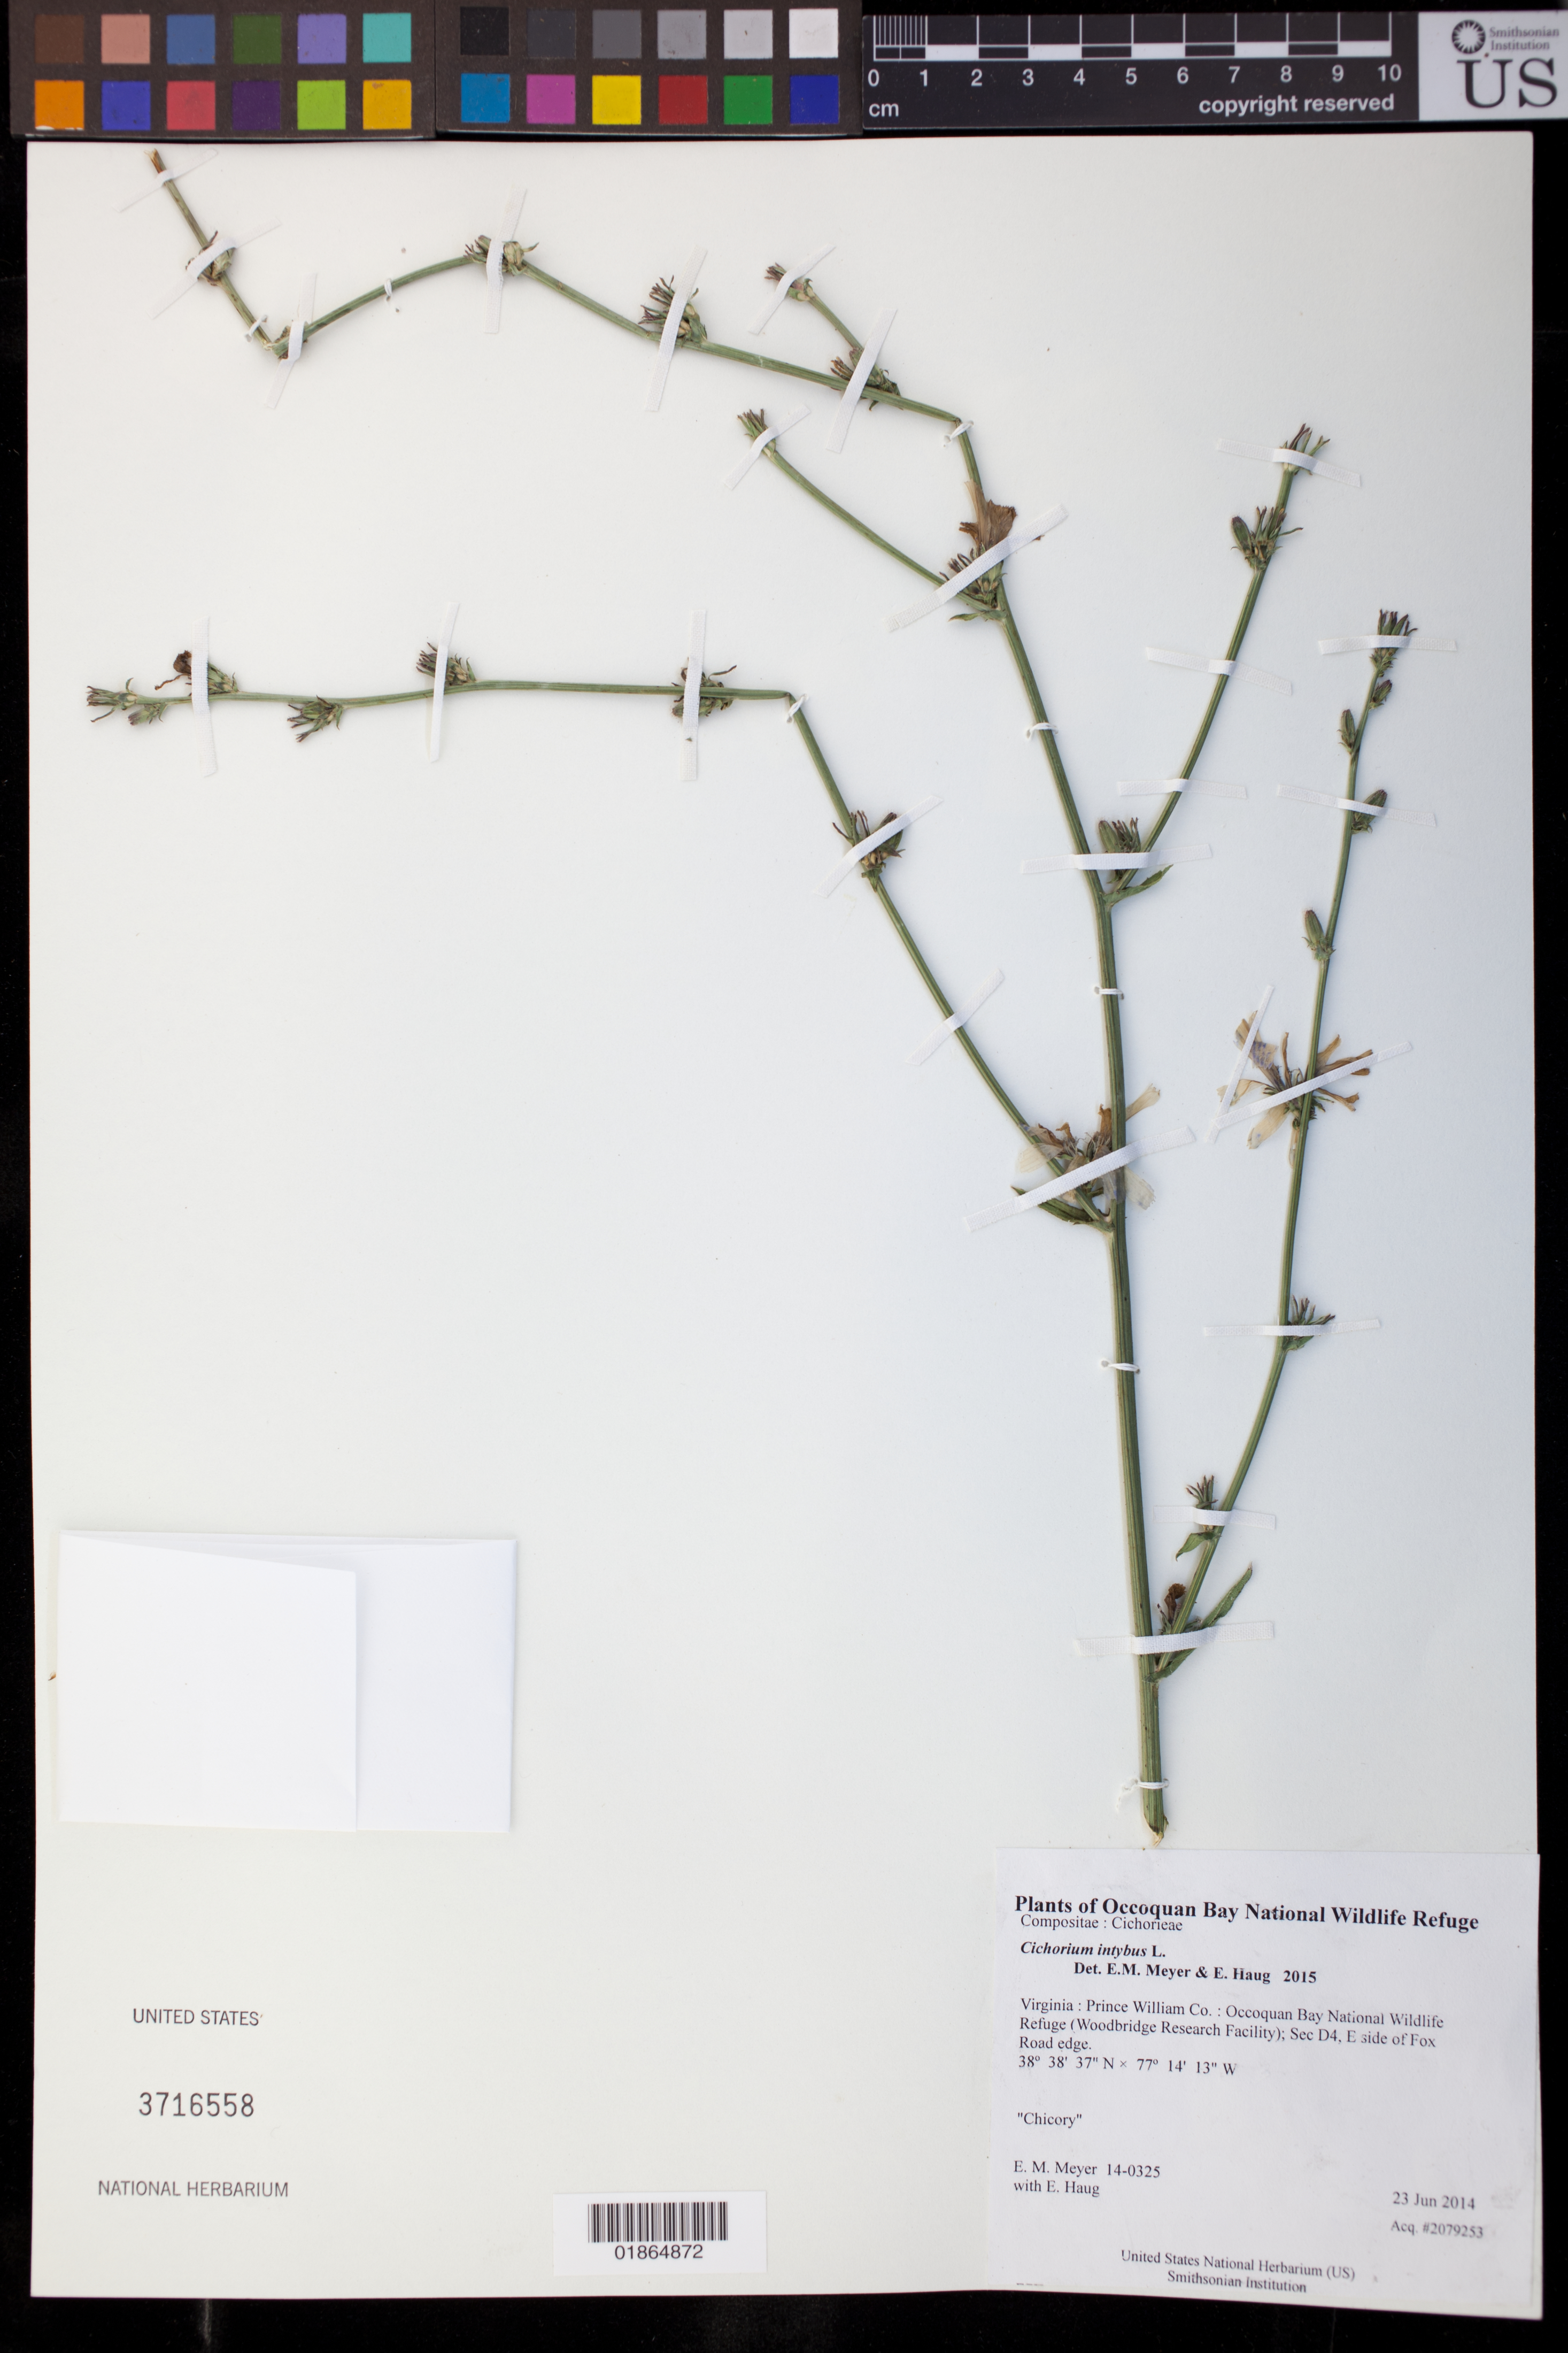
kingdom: Plantae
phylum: Tracheophyta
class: Magnoliopsida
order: Asterales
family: Asteraceae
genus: Cichorium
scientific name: Cichorium intybus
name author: L.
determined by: Meyer, E. M.; Haug, E.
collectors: E. M. Meyer & E. Haug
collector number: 14-0325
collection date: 2014-06-23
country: United States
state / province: Virginia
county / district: Prince William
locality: Occoquan Bay National Wildlife Refuge (Woodbridge Research Facility); Sec D4, E side of Fox Road edge.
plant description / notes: Chicory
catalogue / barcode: US 3716558